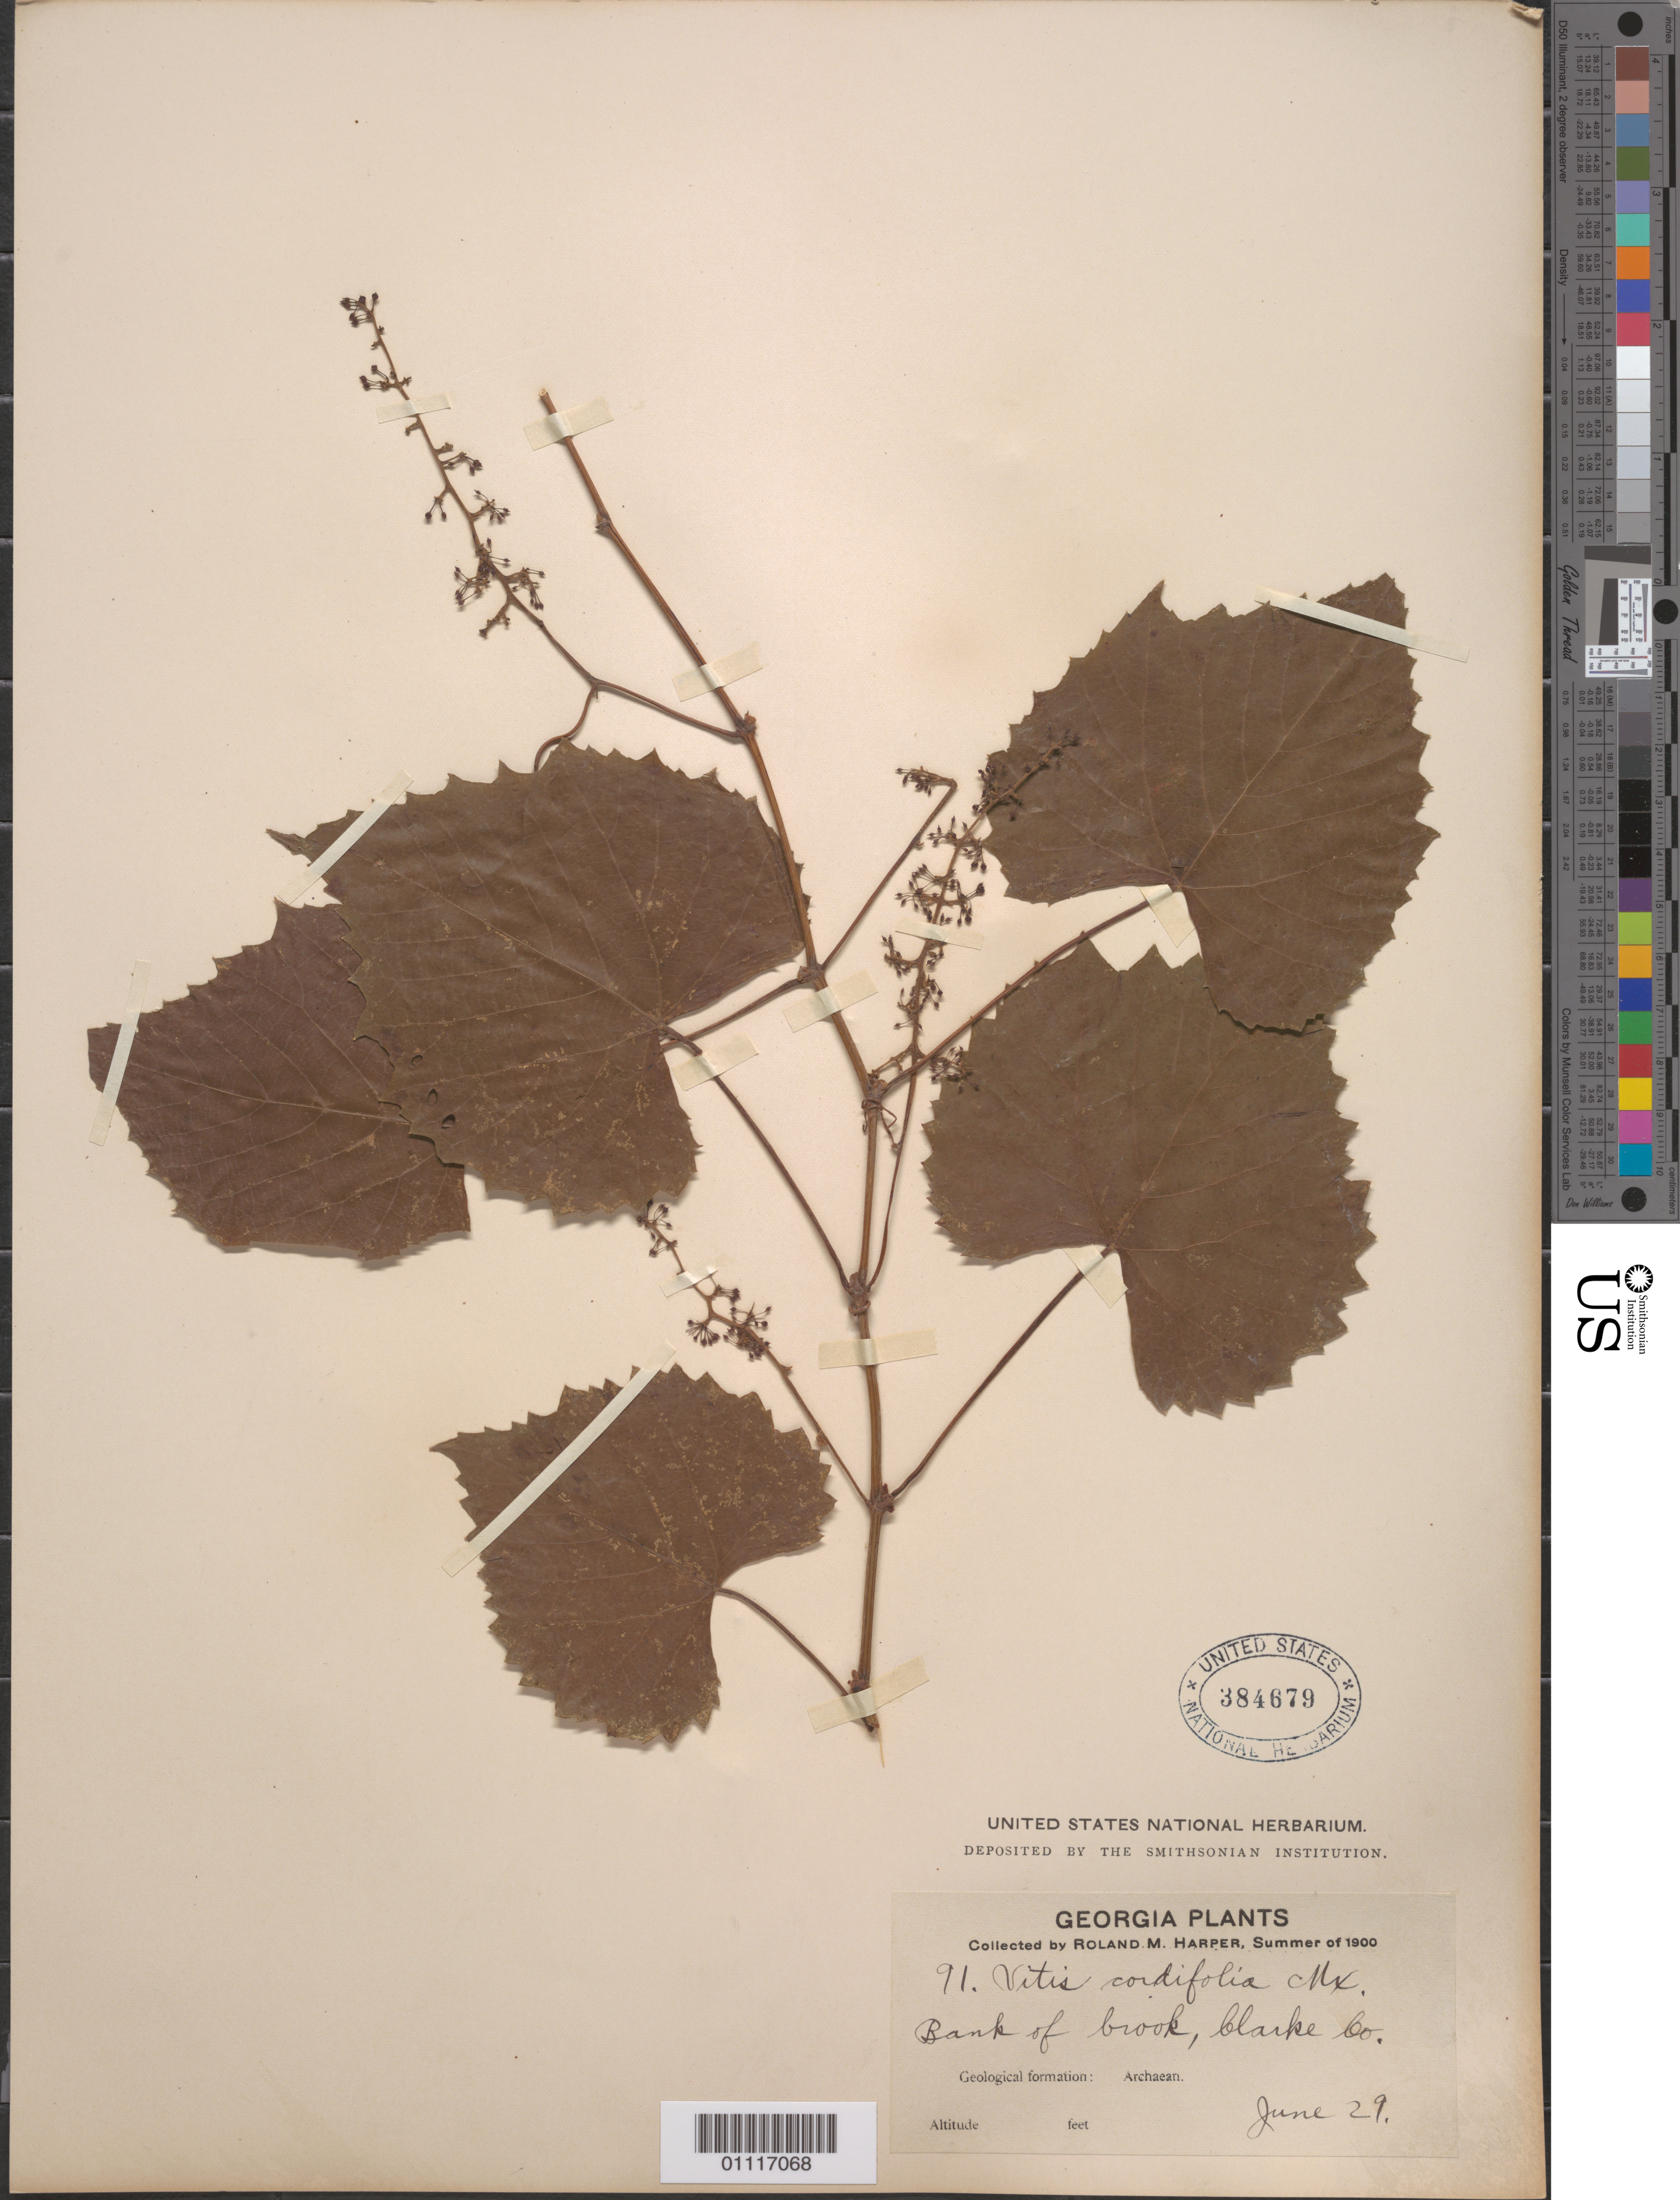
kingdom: Plantae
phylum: Tracheophyta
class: Magnoliopsida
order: Vitales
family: Vitaceae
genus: Vitis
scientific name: Vitis cordifolia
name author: Michx.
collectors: R. M. Harper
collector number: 91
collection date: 1900-06-29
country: United States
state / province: Georgia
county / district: Clarke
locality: Bank of Crook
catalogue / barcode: US 384679